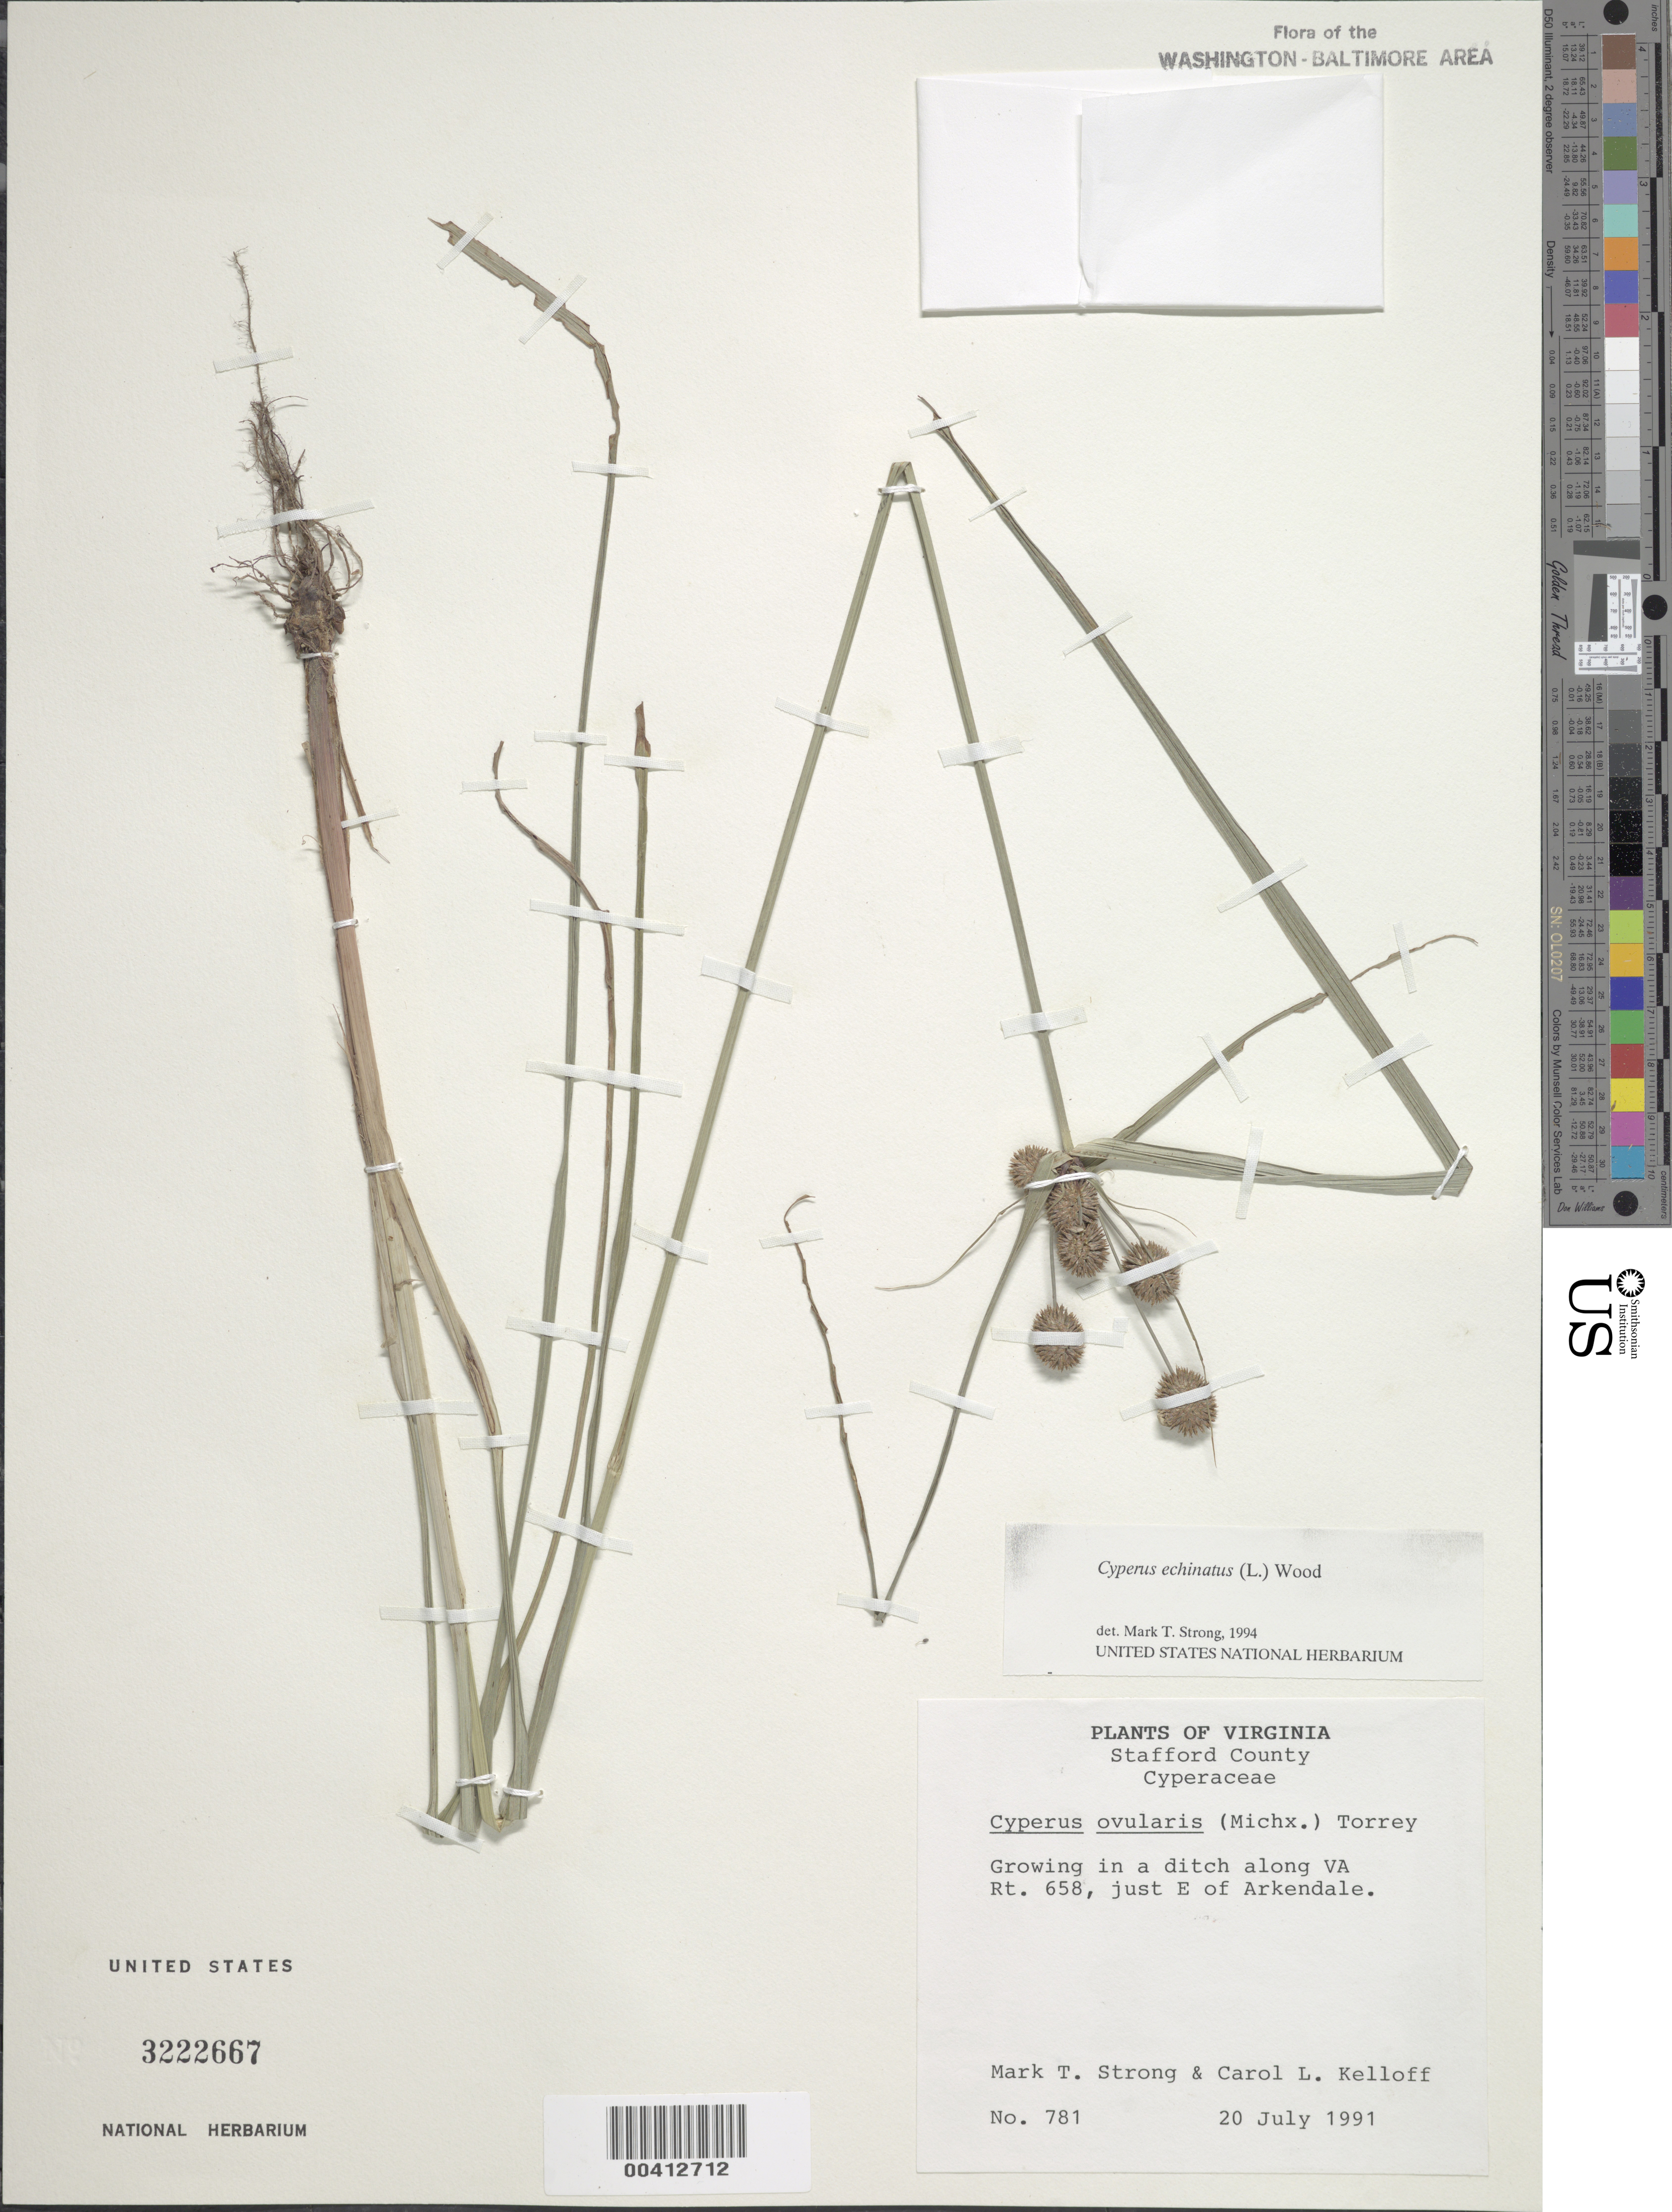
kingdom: Plantae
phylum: Tracheophyta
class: Liliopsida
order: Poales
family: Cyperaceae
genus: Cyperus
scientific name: Cyperus echinatus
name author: (L.) Alph. Wood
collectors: M. T. Strong & C. L. Kelloff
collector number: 781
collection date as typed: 20 Jul 1991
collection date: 1991-07-20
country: United States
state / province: Virginia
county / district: Stafford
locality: Ditch along VA Rt. 658, E of Arkendale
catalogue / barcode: US 3222667